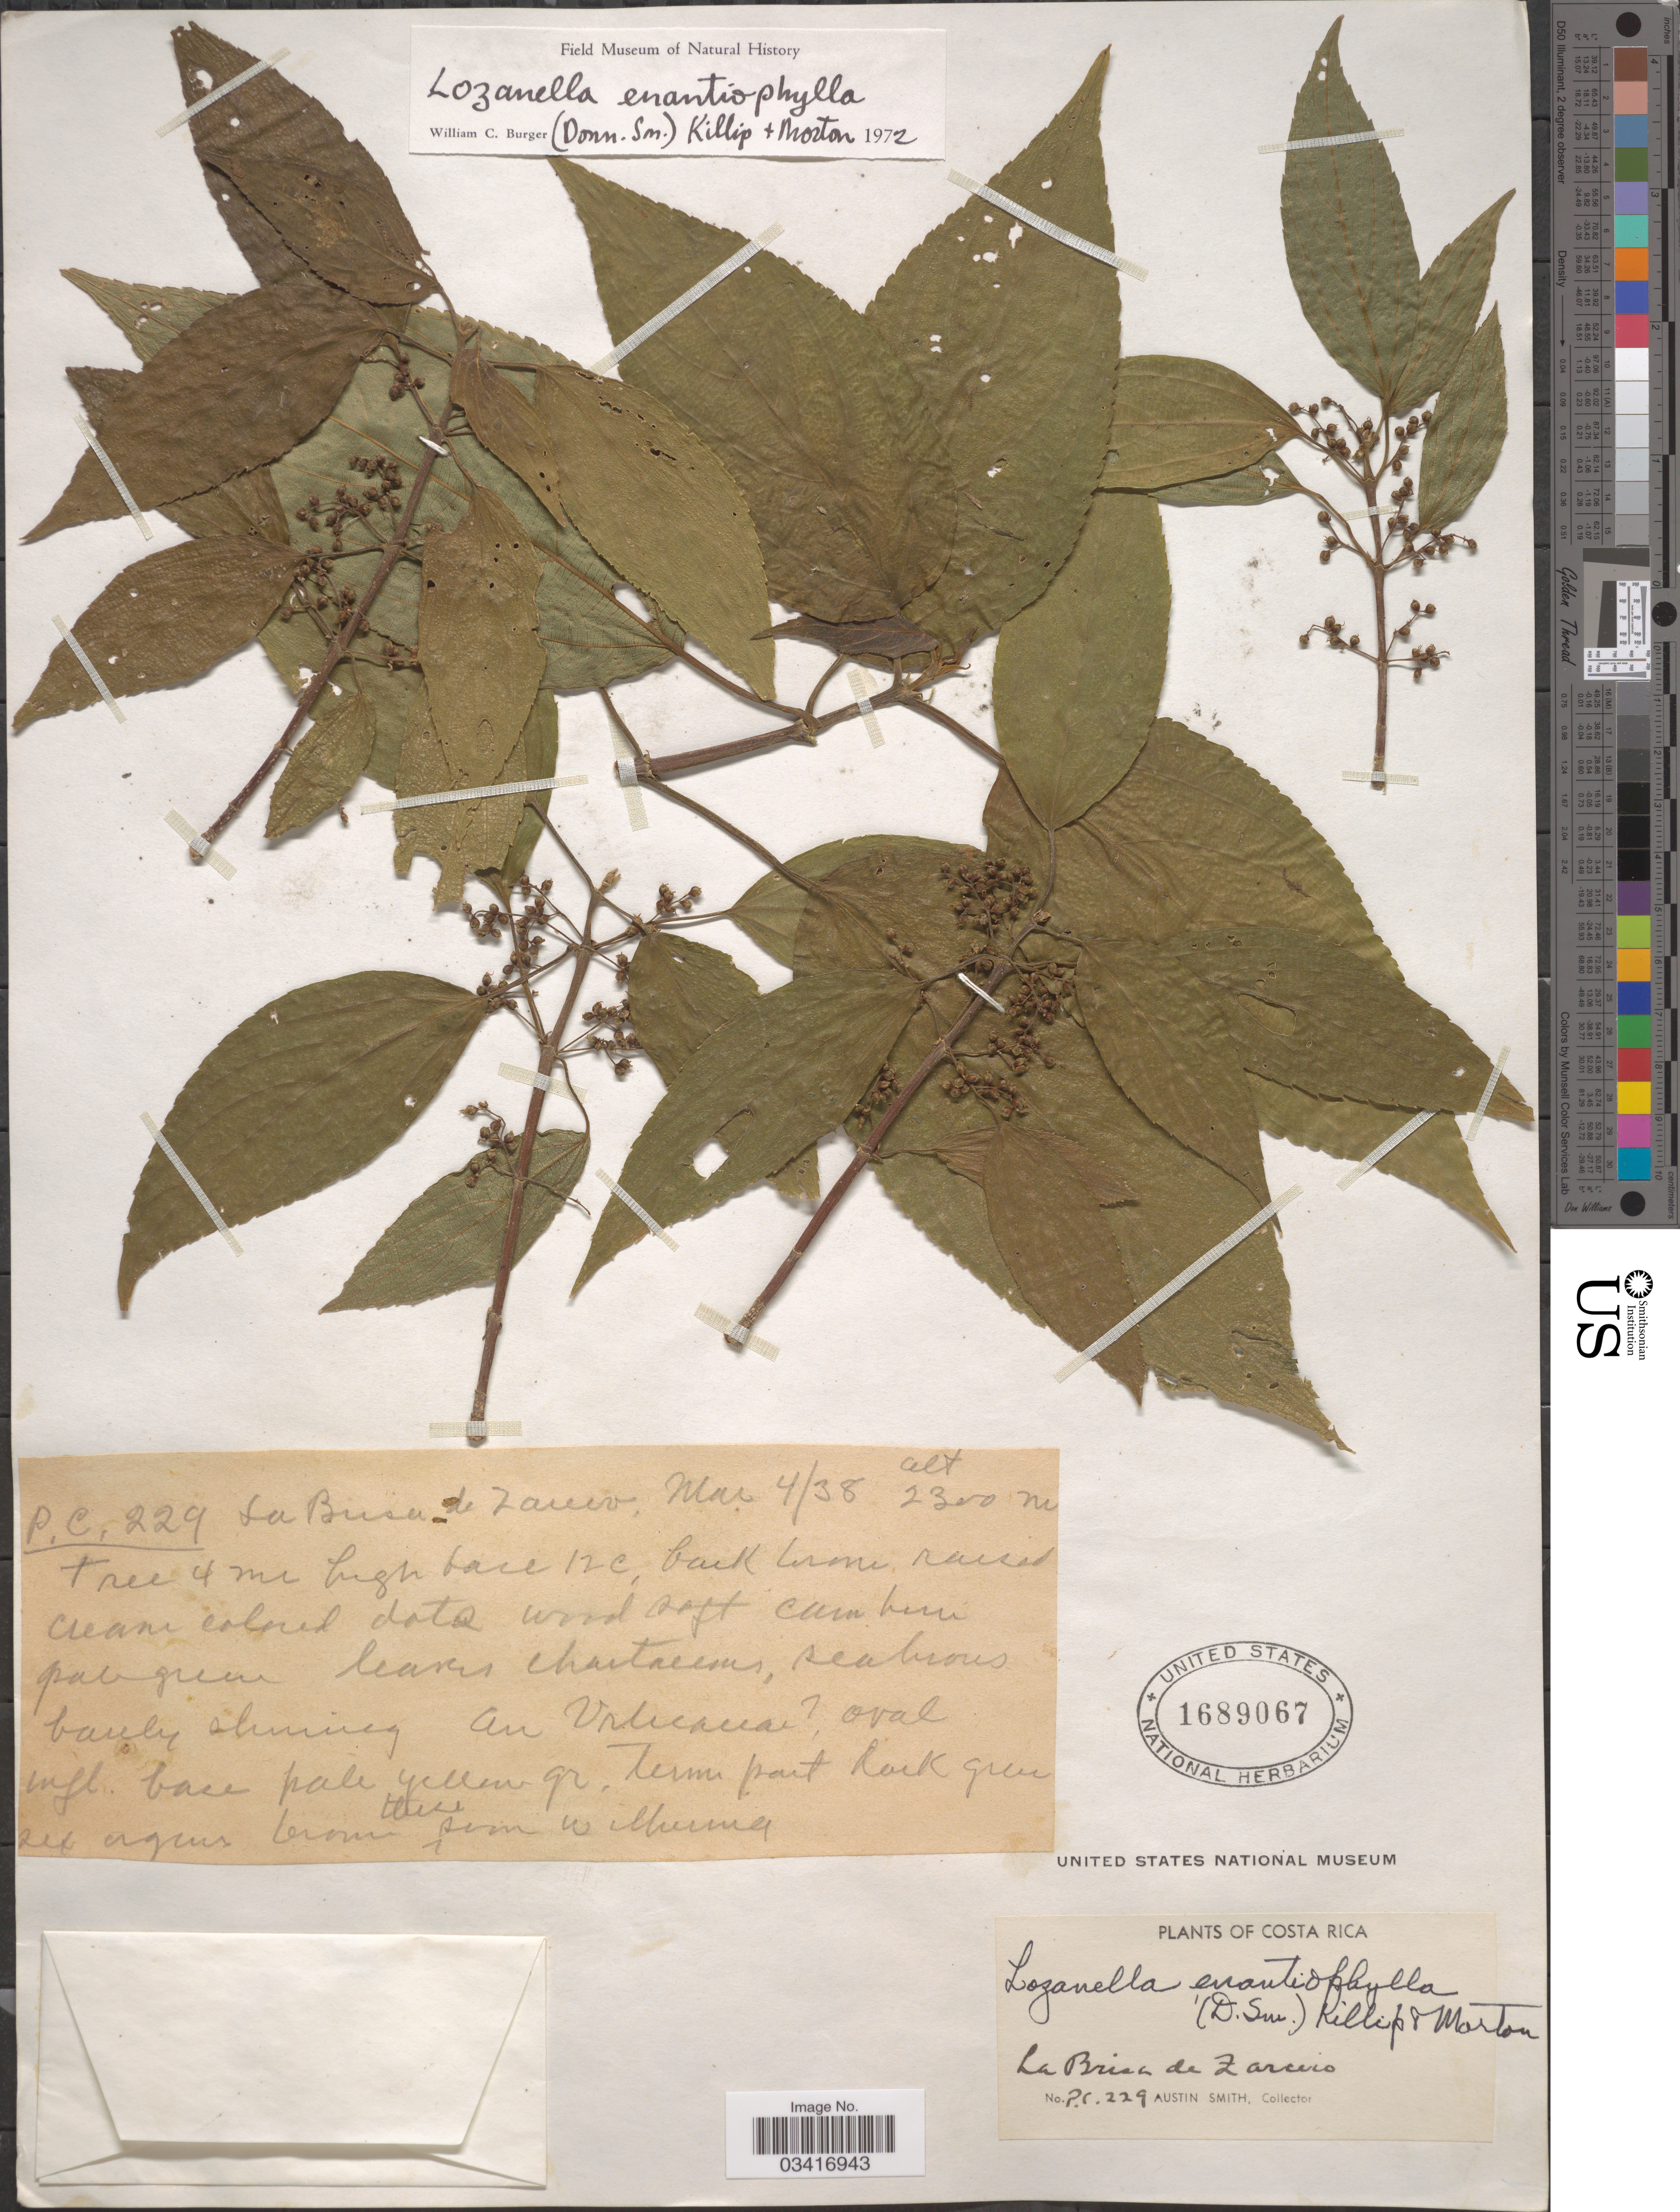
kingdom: Plantae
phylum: Tracheophyta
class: Magnoliopsida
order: Rosales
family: Cannabaceae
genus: Lozanella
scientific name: Lozanella enantiophylla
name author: (Donn. Sm.) Killip & C.V. Morton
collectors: Aust P. Smith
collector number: P.C.229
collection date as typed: Transcribed d/m/y: 4/3/38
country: Costa Rica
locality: La Brisa de Zarcero.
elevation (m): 2300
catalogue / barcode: US 1689067